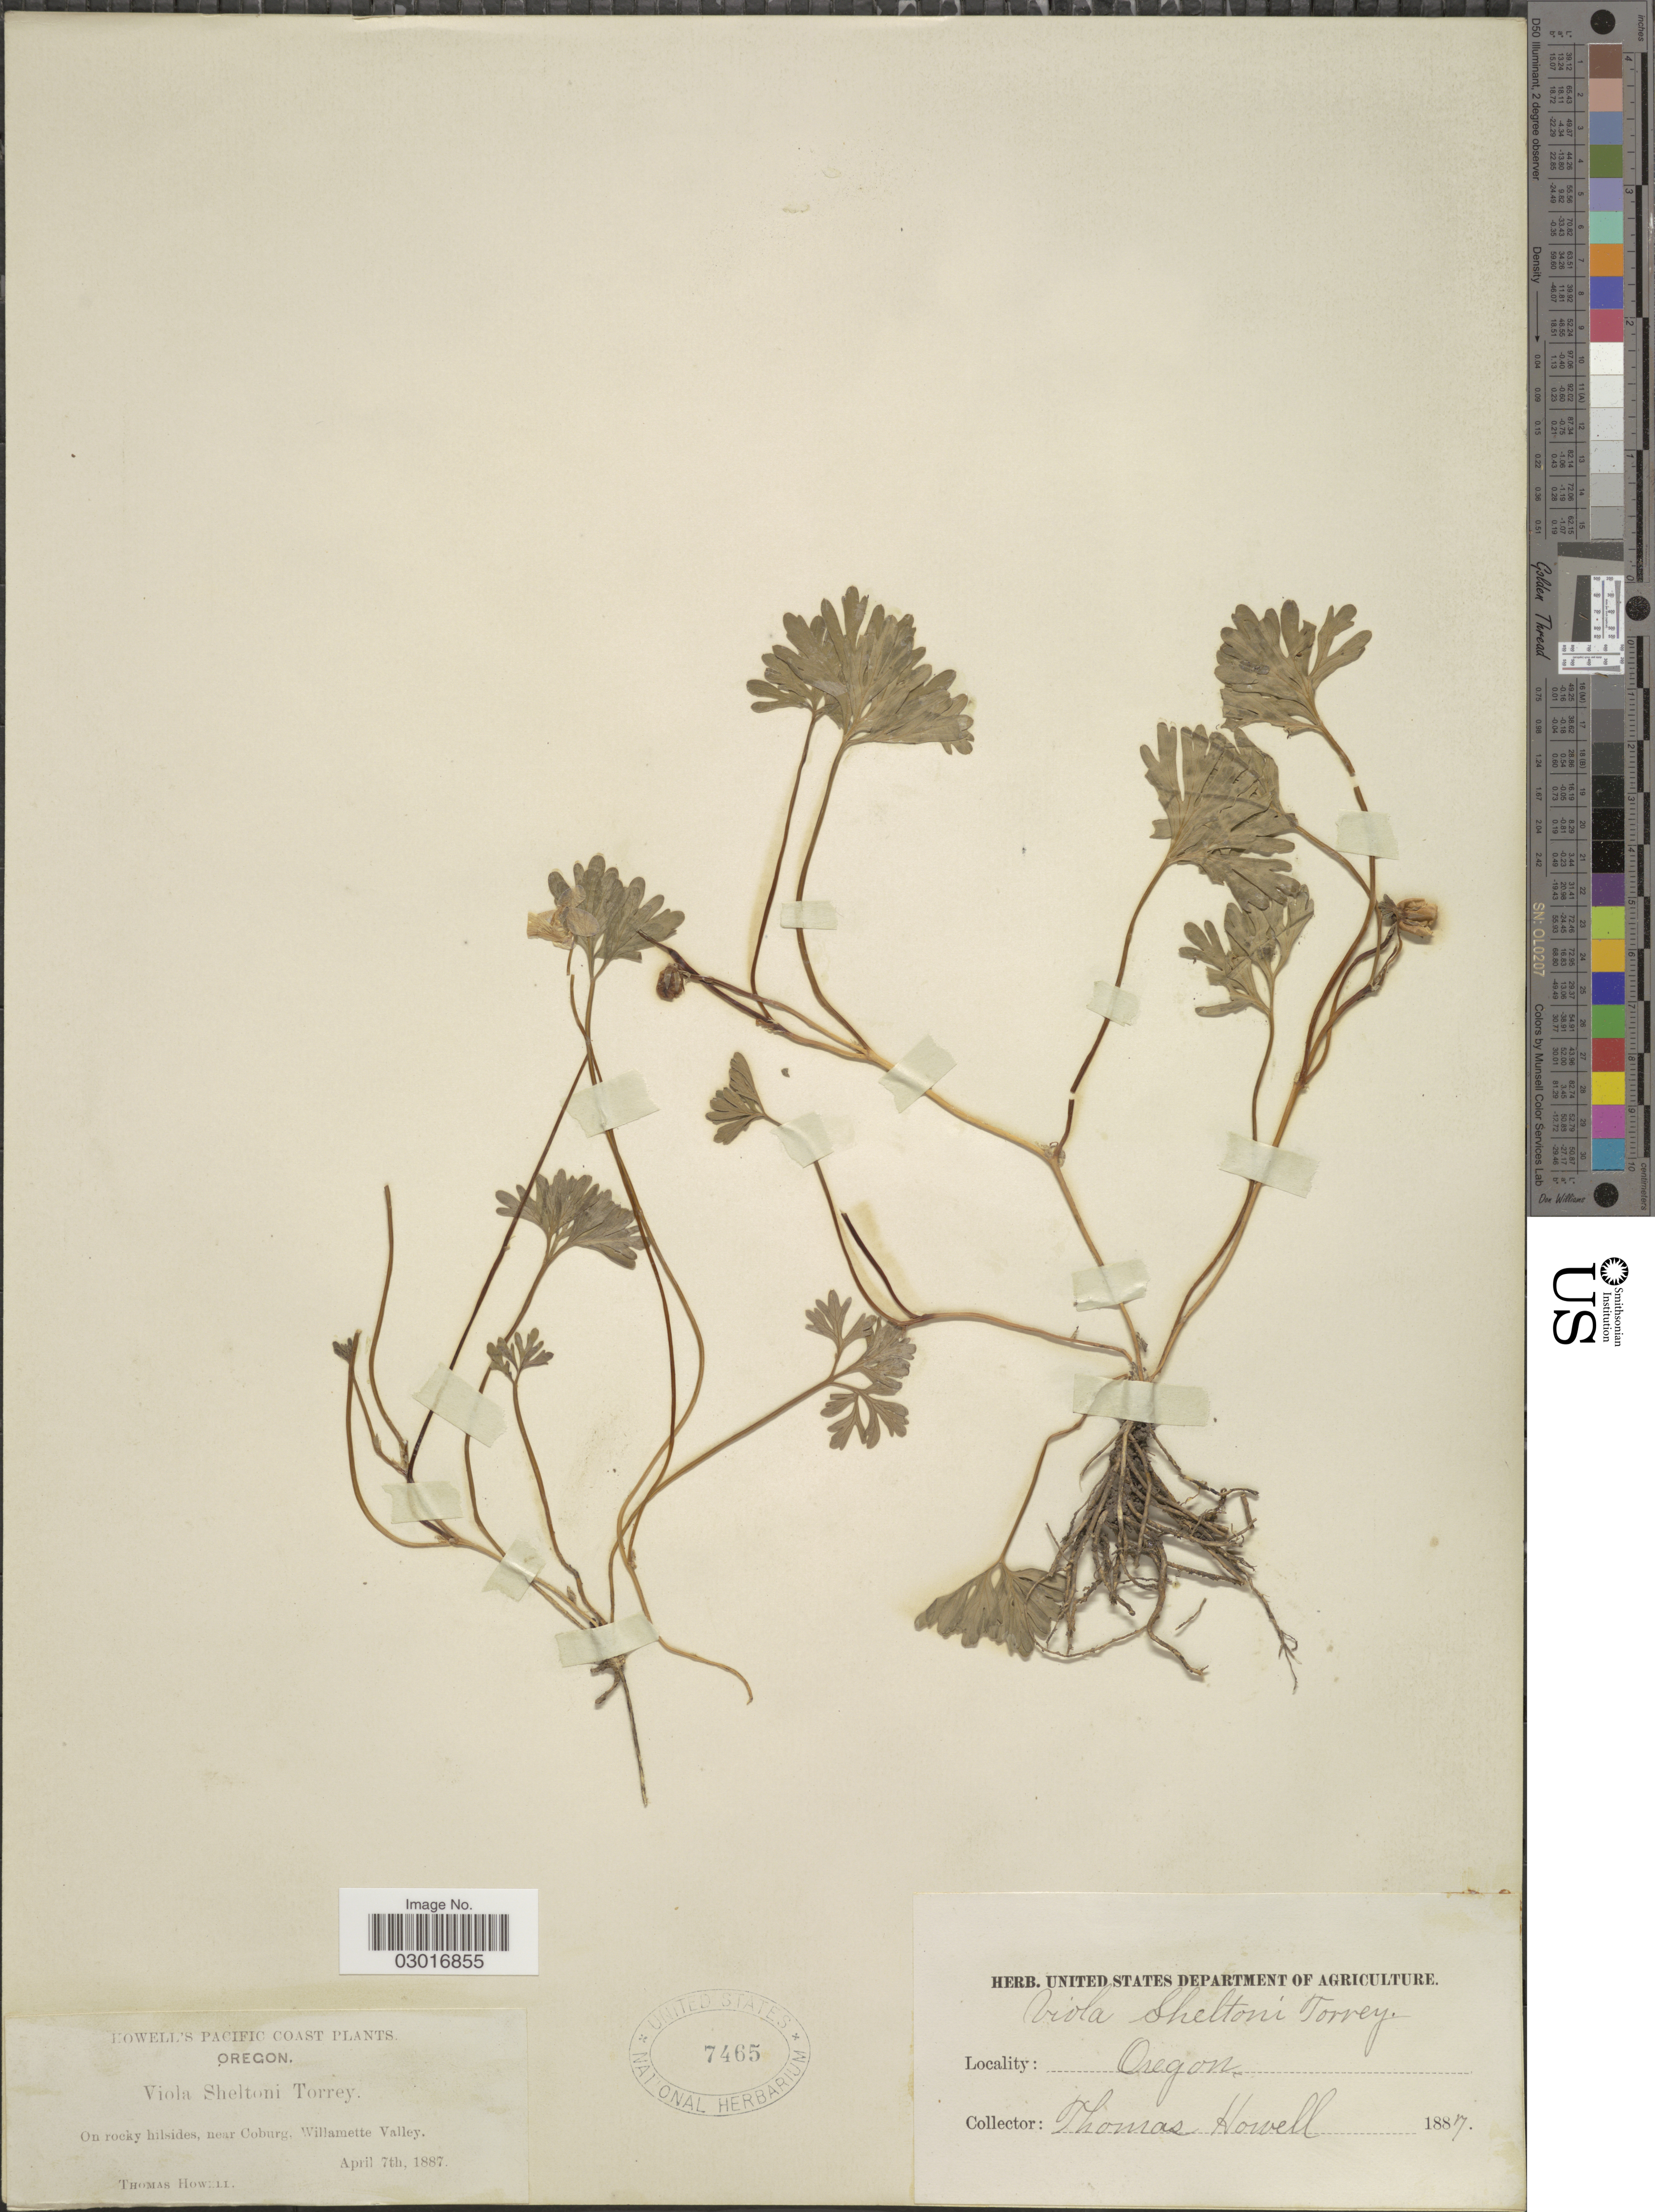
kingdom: Plantae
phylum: Tracheophyta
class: Magnoliopsida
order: Malpighiales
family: Violaceae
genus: Viola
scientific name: Viola sheltonii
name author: Torr.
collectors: T. Howell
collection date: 1887-04-07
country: United States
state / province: Oregon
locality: Pacific Coast. Near Coburg, Willamette Valley.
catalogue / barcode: US 7465